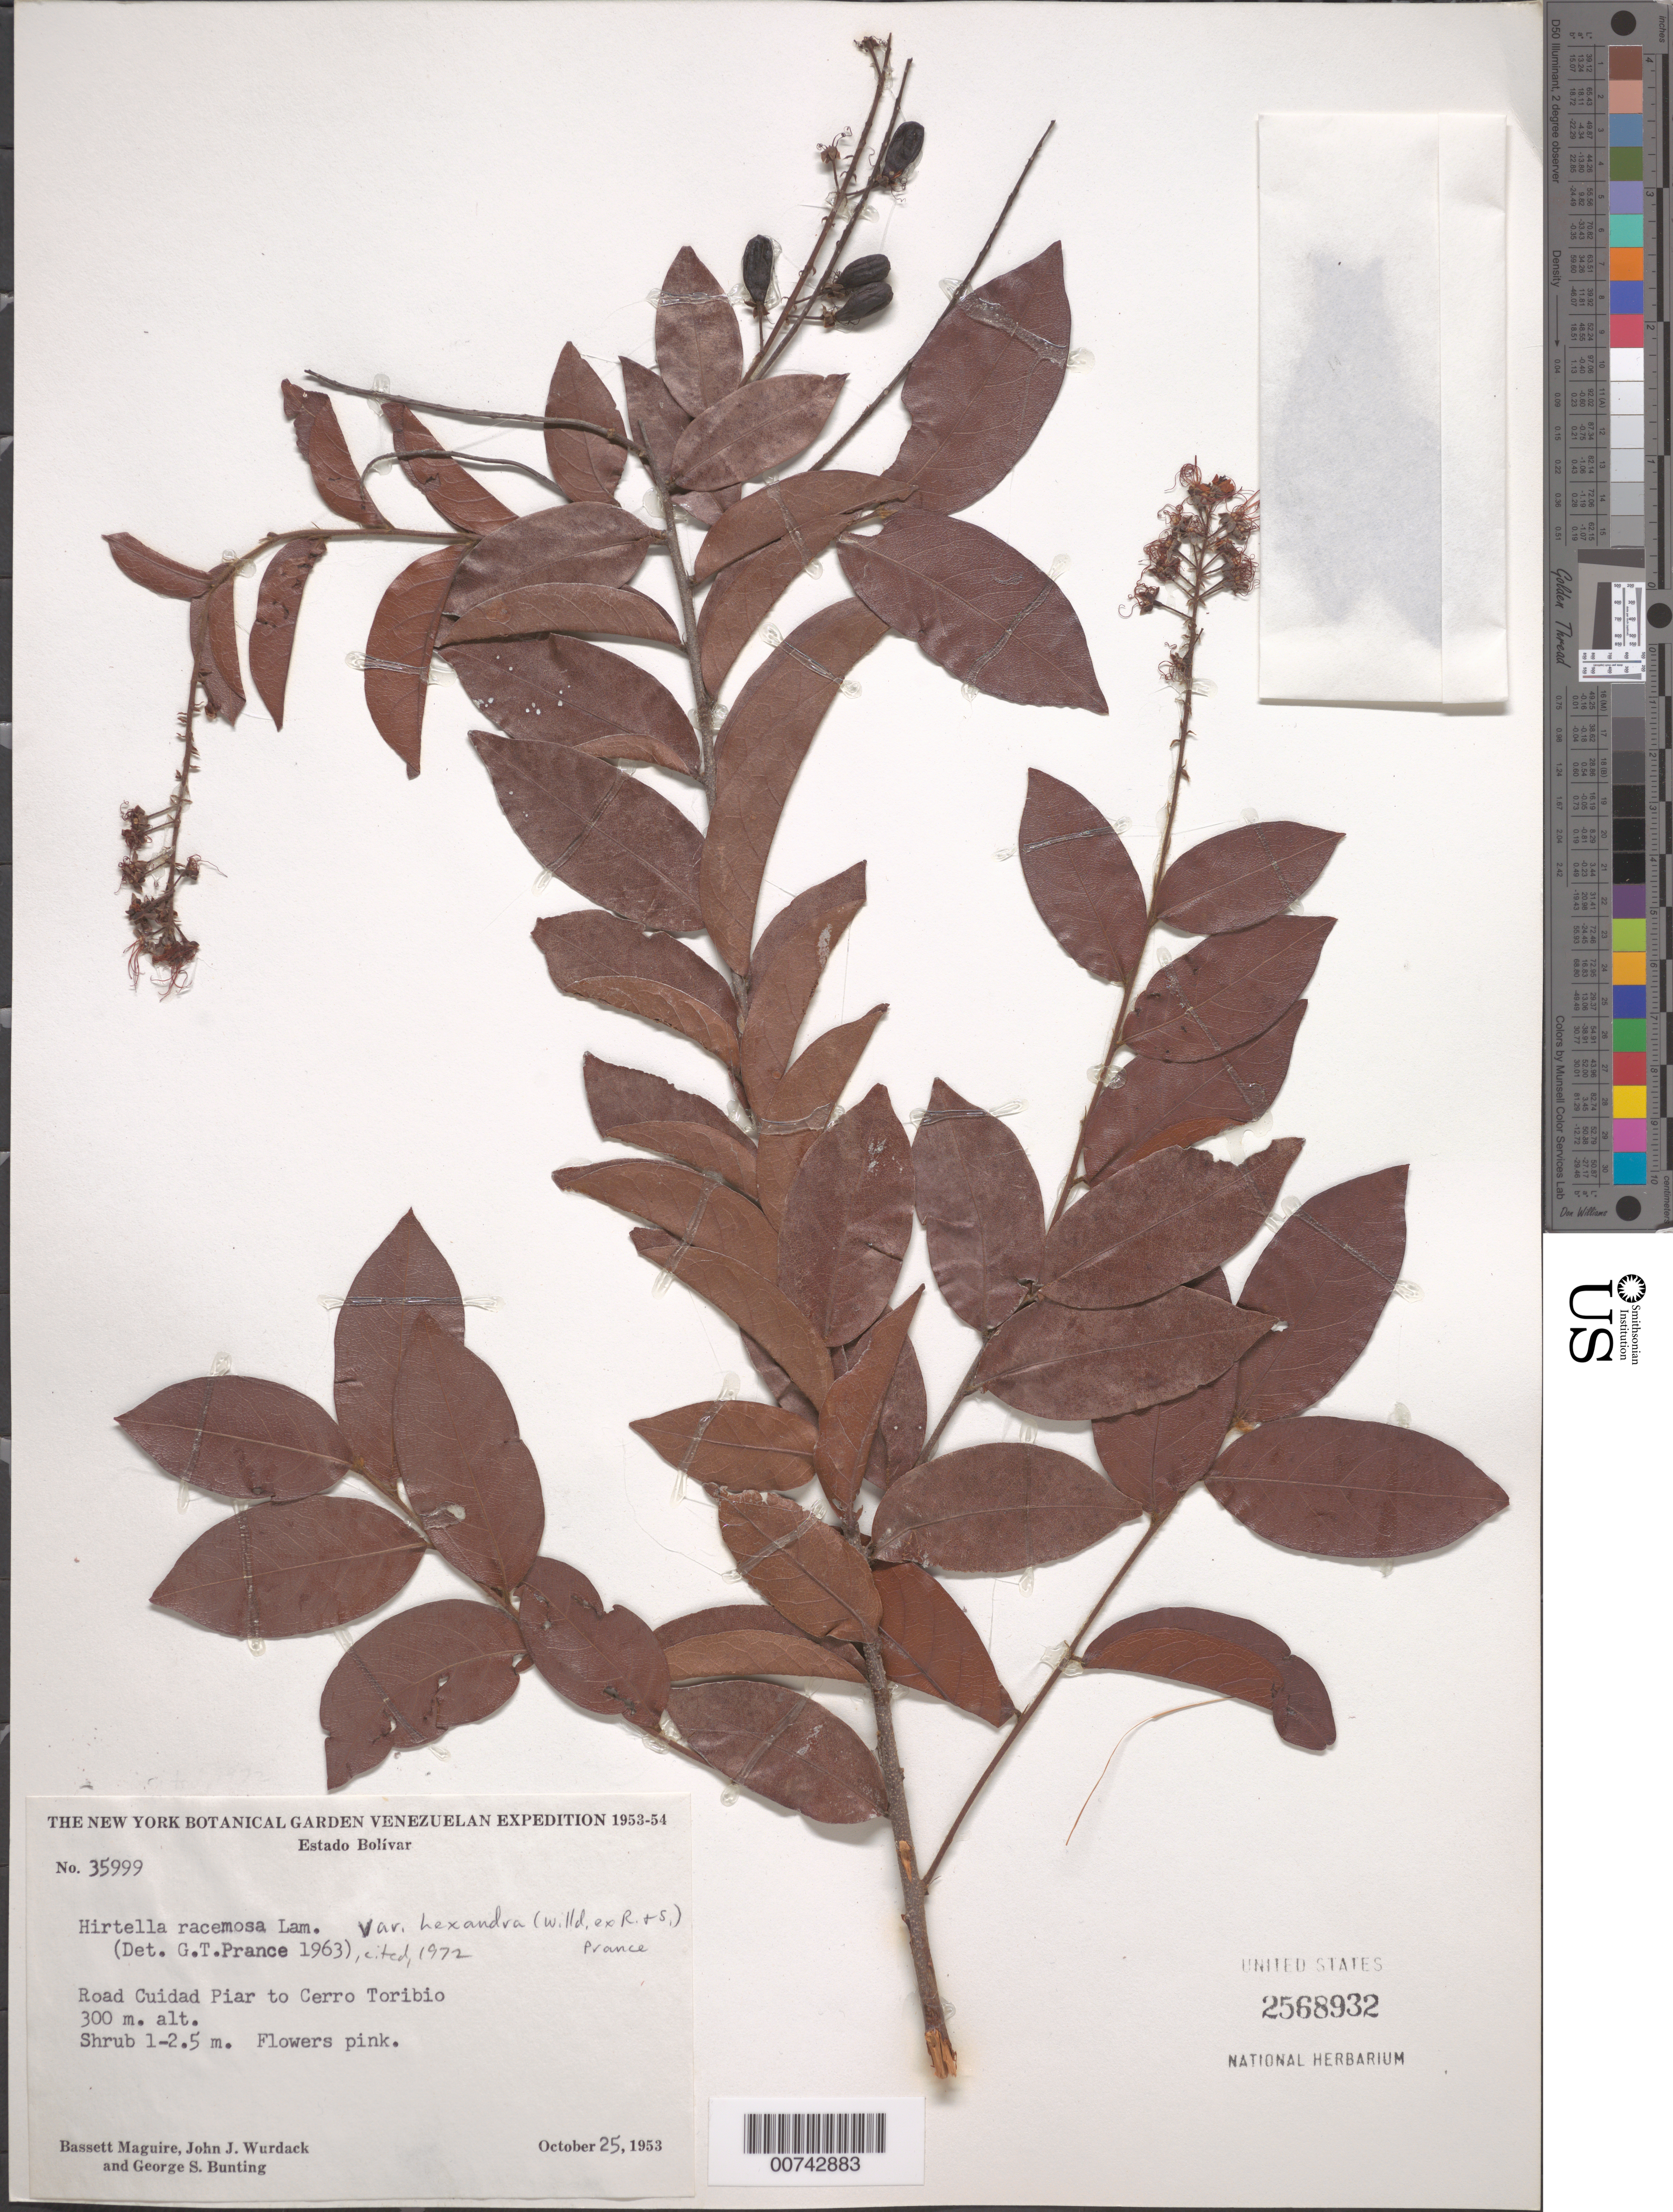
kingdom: Plantae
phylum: Tracheophyta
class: Magnoliopsida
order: Malpighiales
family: Chrysobalanaceae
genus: Hirtella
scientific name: Hirtella racemosa var. hexandra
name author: (Willd. ex Roem. & Schult.) Prance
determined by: Prance, G. T.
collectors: B. Maguire, J. J. Wurdack & G. S. Bunting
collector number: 35999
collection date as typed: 25-Oct-53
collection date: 1953-10-25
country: Venezuela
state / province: Bolívar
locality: Cuidad Piar to Cerro Toribio road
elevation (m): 300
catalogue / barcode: US 2568932